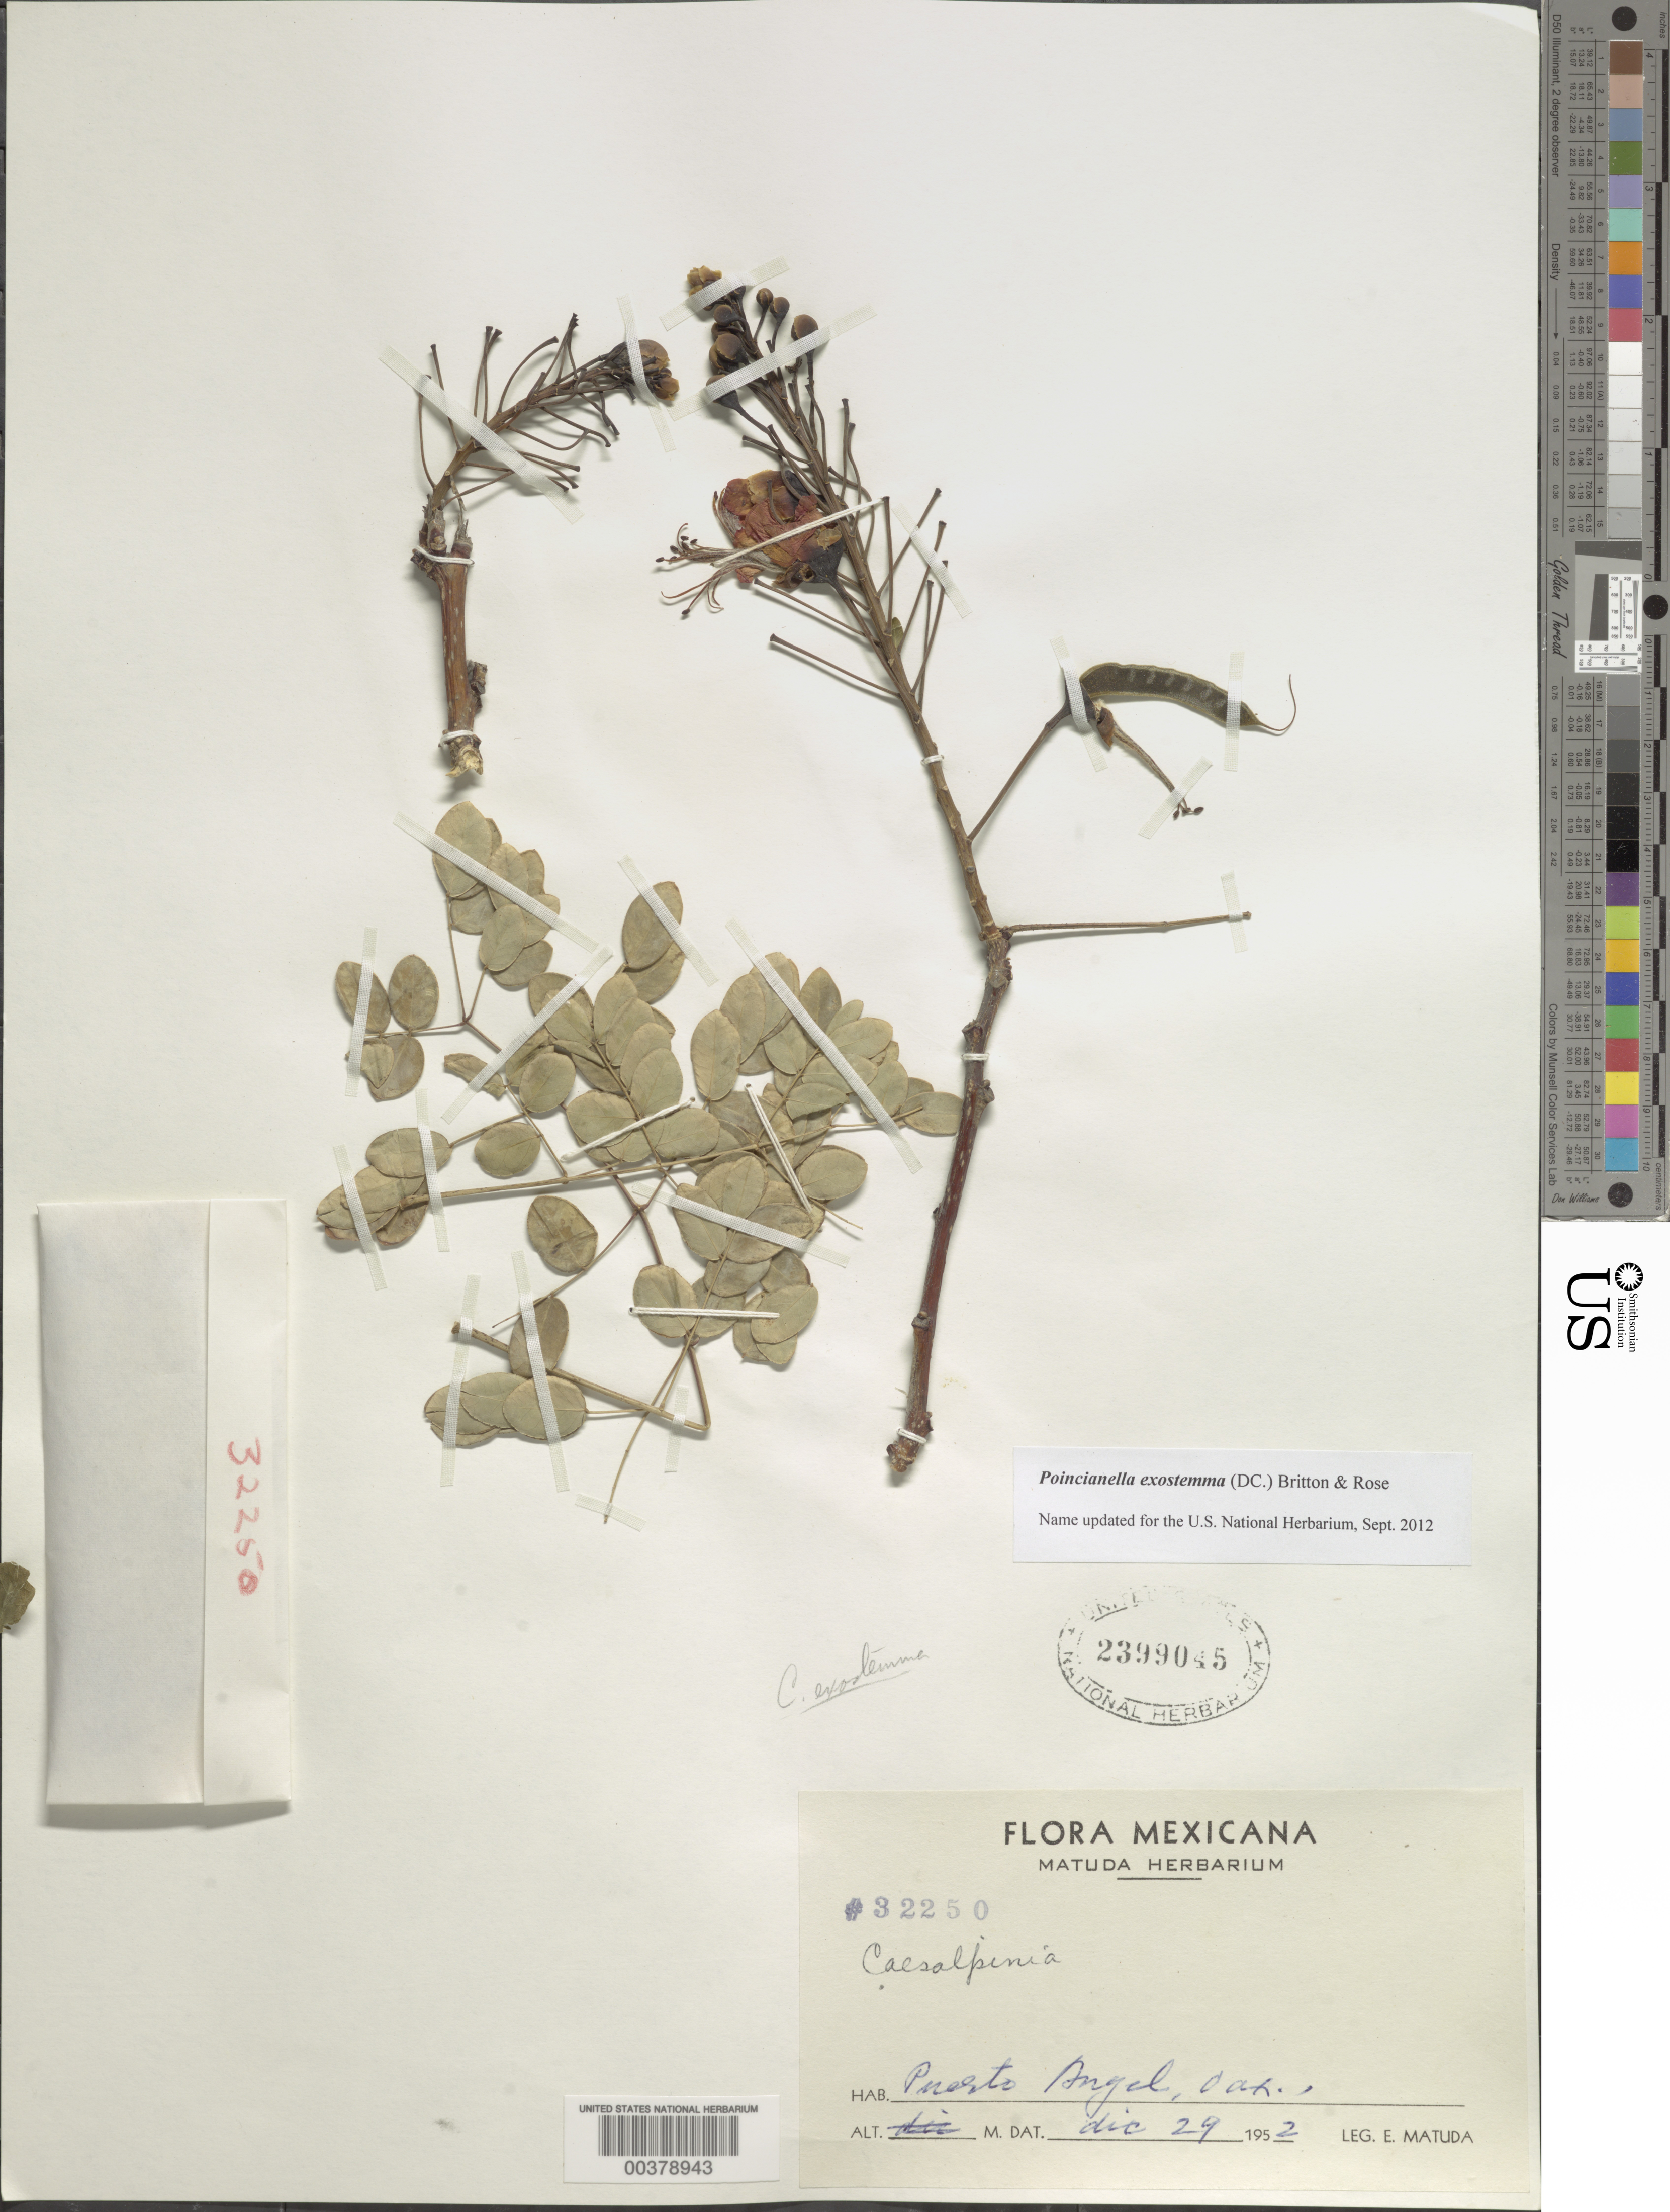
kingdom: Plantae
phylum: Tracheophyta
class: Magnoliopsida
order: Fabales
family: Fabaceae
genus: Erythrostemon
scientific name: Erythrostemon exostemma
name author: (Moc. & Sessé ex DC.) Gagnon & G.P. Lewis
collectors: E. Matuda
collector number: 32250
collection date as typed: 29 Dec 1952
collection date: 1952-12-29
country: Mexico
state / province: Oaxaca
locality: Puerto angel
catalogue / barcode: US 2399045